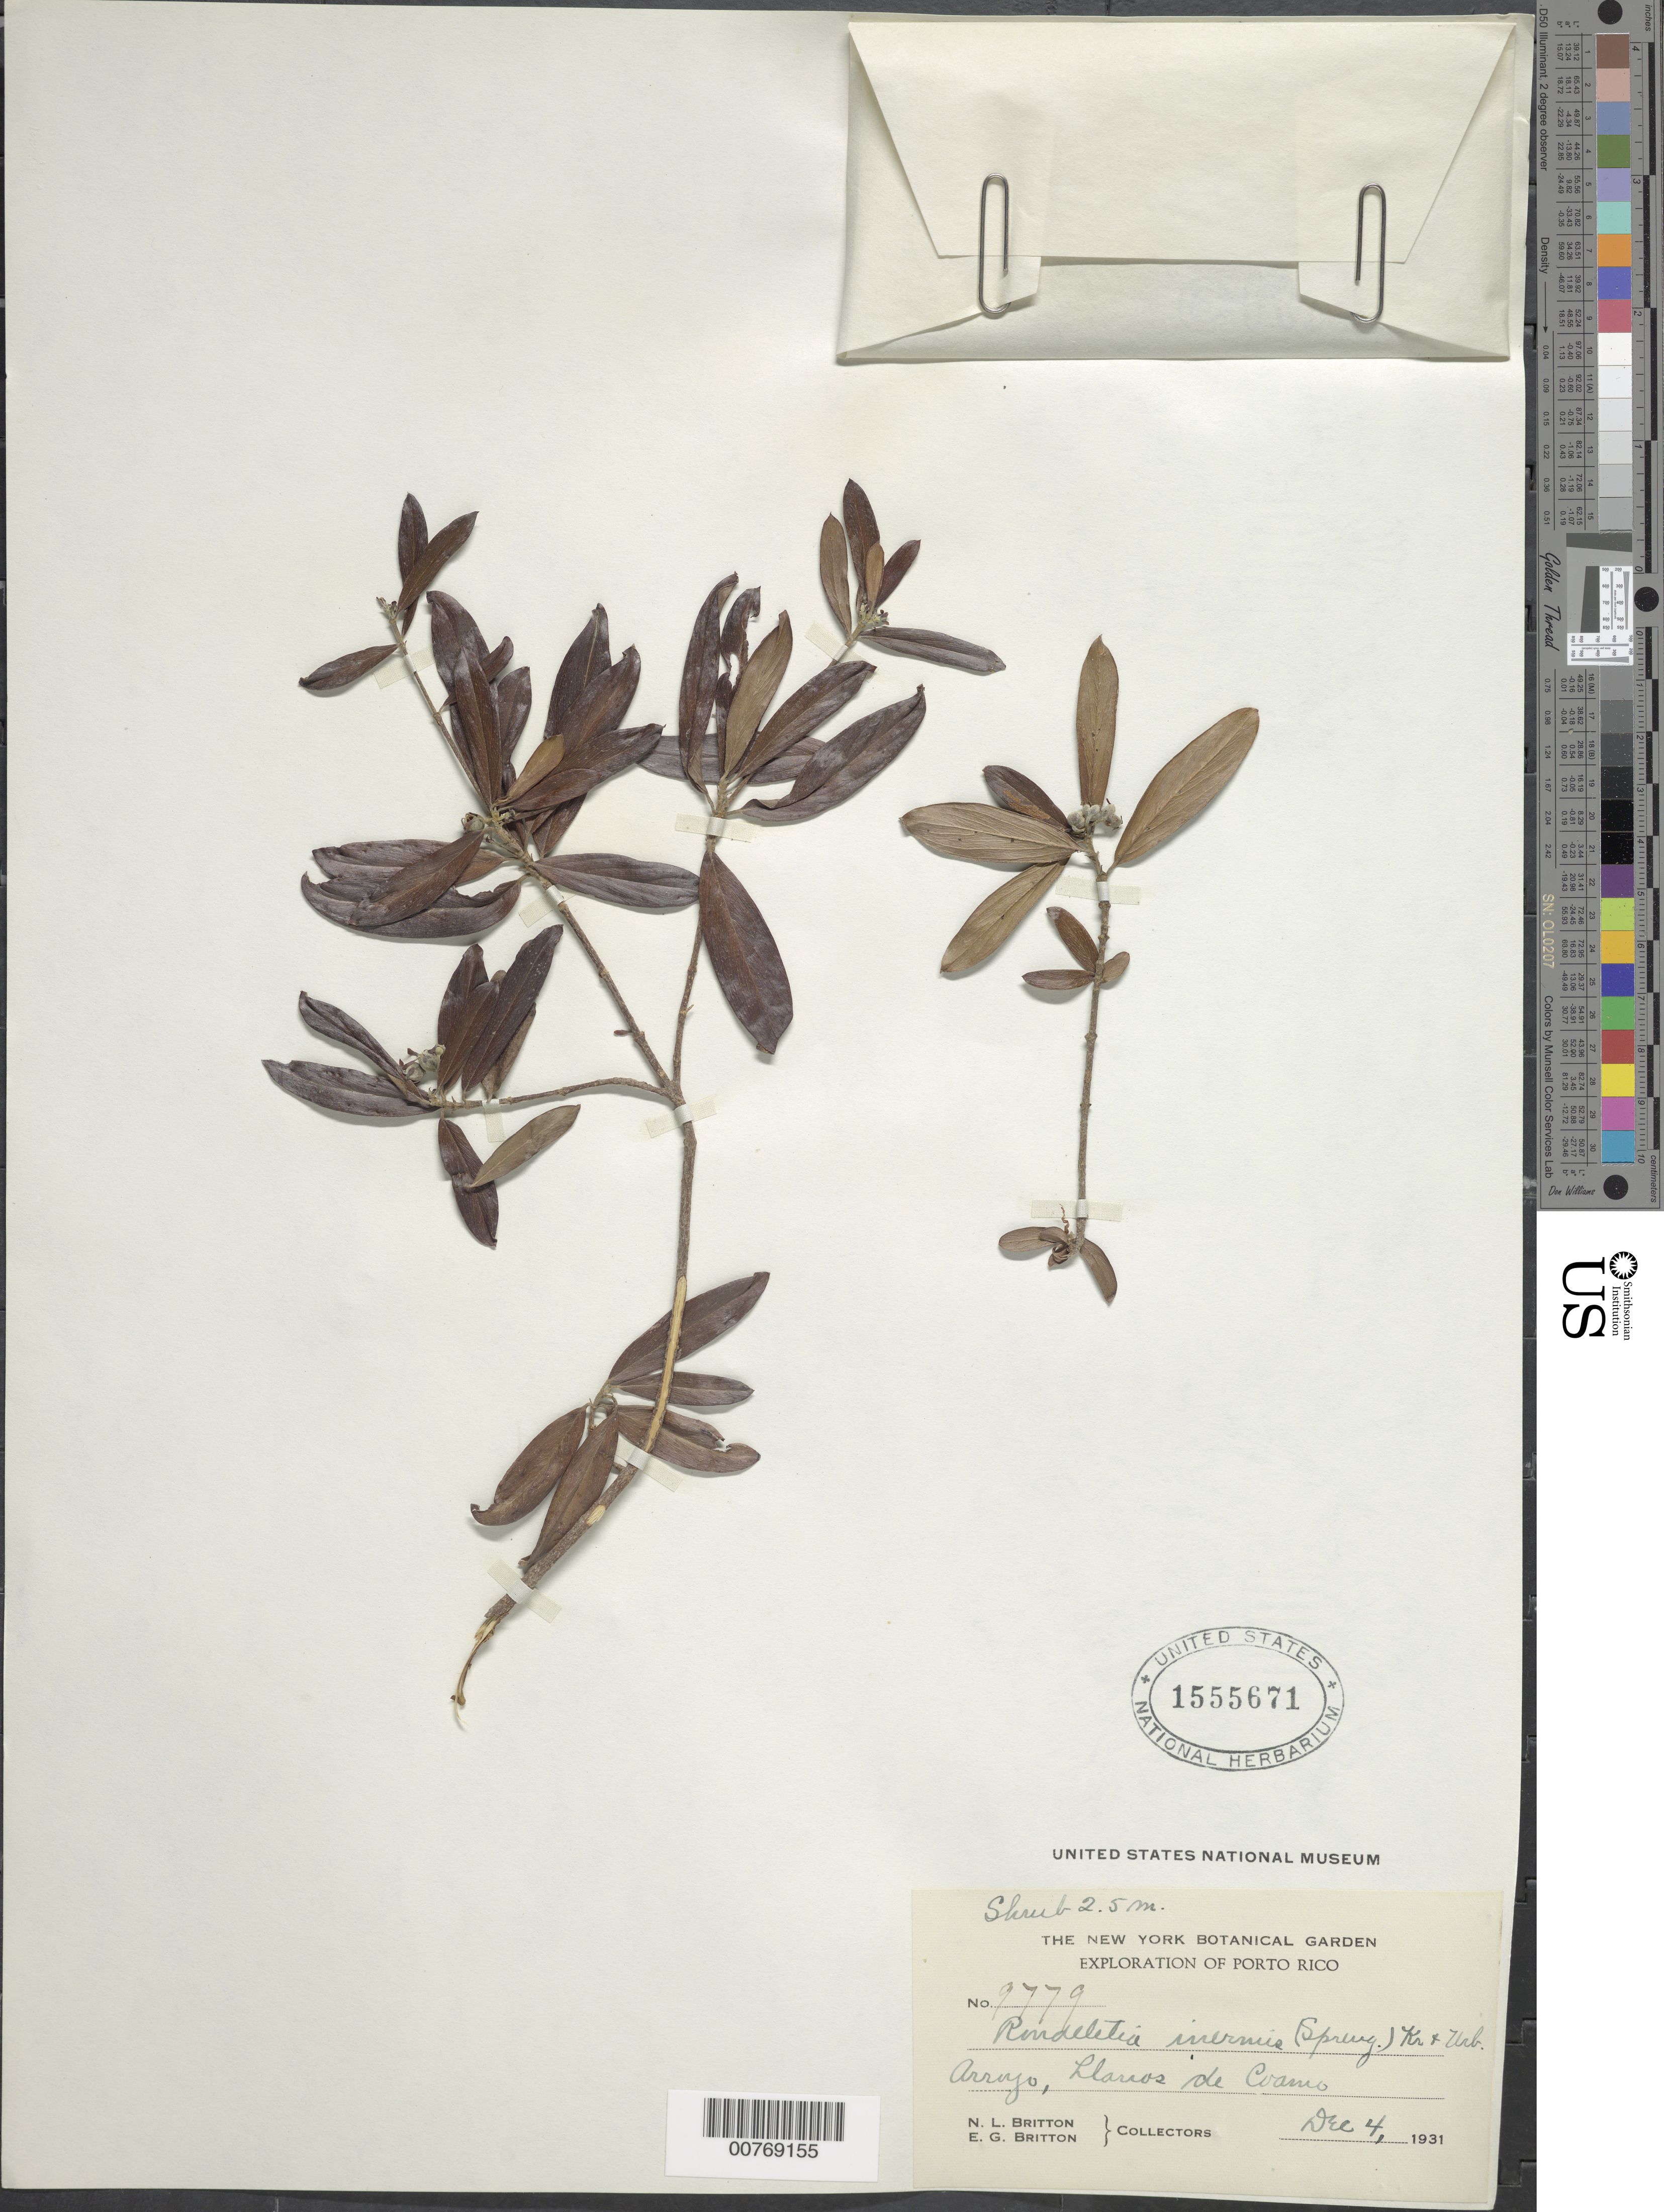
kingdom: Plantae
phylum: Tracheophyta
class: Magnoliopsida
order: Gentianales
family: Rubiaceae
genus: Rondeletia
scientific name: Rondeletia inermis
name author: (Spreng.) Krug & Urb.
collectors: N. Britton & E. G. Britton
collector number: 9779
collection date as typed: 04 Dec 1931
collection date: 1931-12-04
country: Puerto Rico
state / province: Coamo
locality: Arroyo, Llanos de Coamo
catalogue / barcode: US 1555671